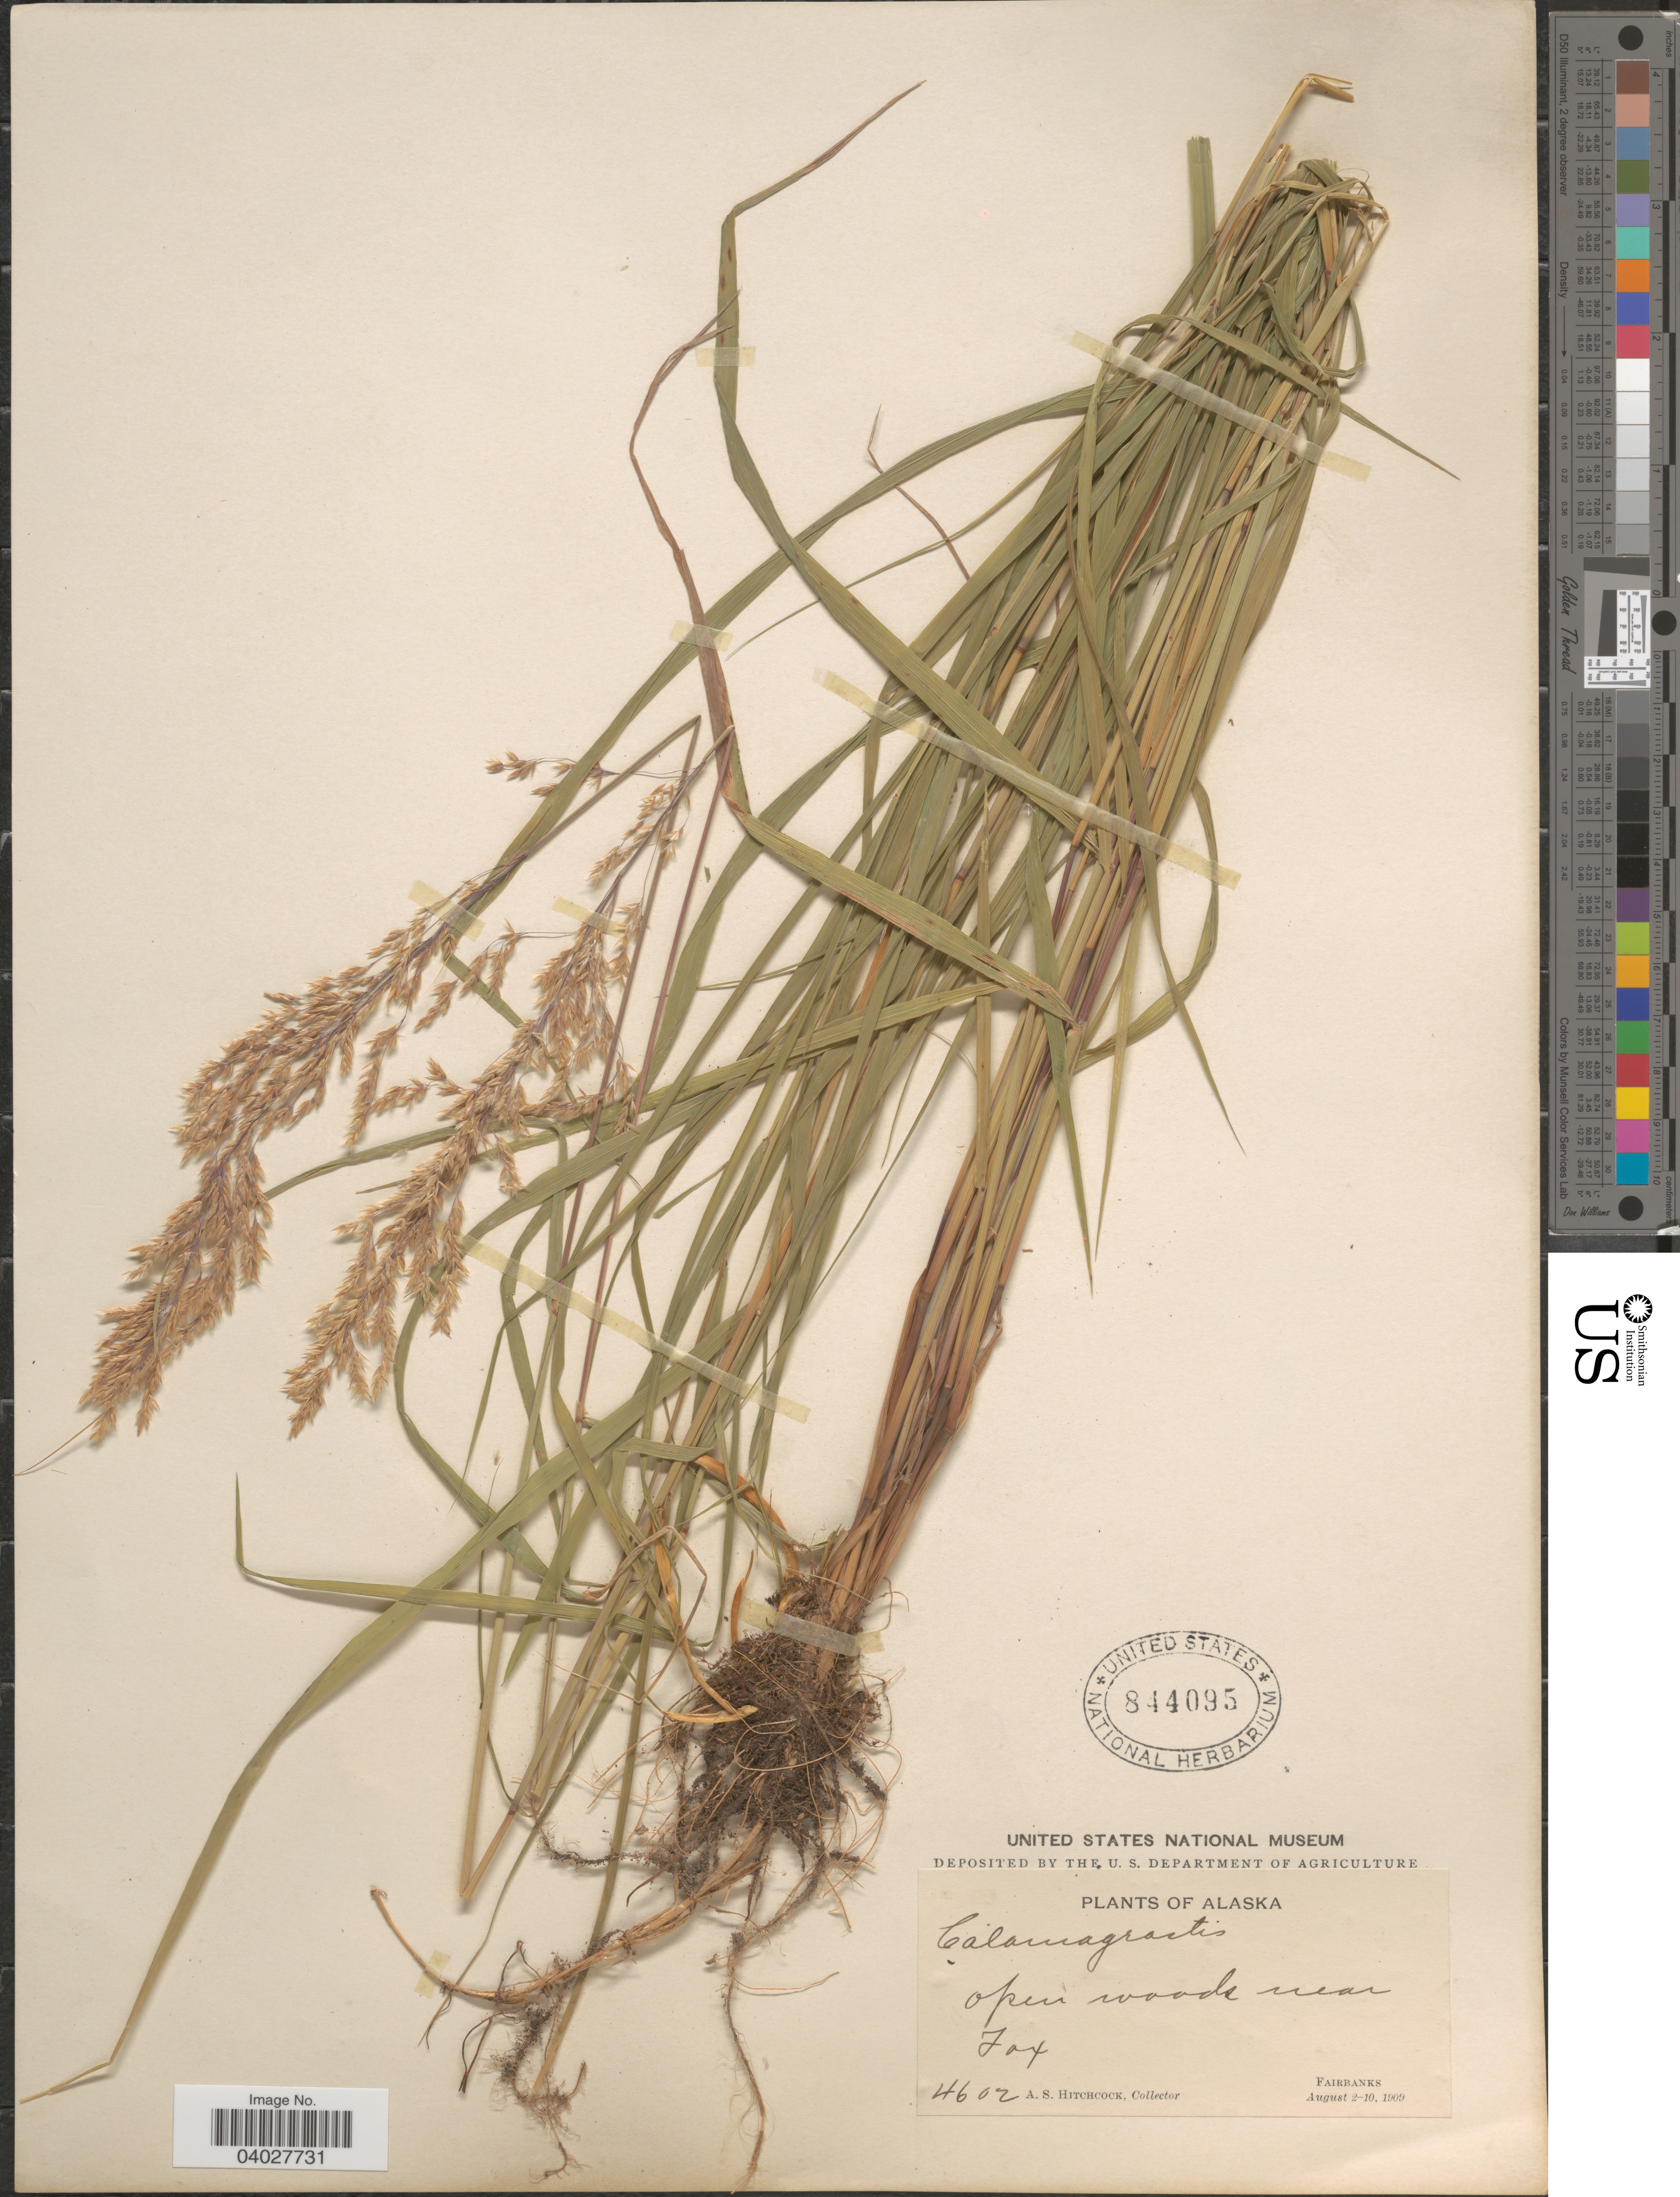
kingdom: Plantae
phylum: Tracheophyta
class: Liliopsida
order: Poales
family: Poaceae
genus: Calamagrostis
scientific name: Calamagrostis canadensis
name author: (Michx.) P. Beauv.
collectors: A. S. Hitchcock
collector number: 4602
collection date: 1909-08-02/1909-08-10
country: United States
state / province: Alaska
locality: Open woods nea Fax. Fairbanks.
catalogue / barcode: US 844095